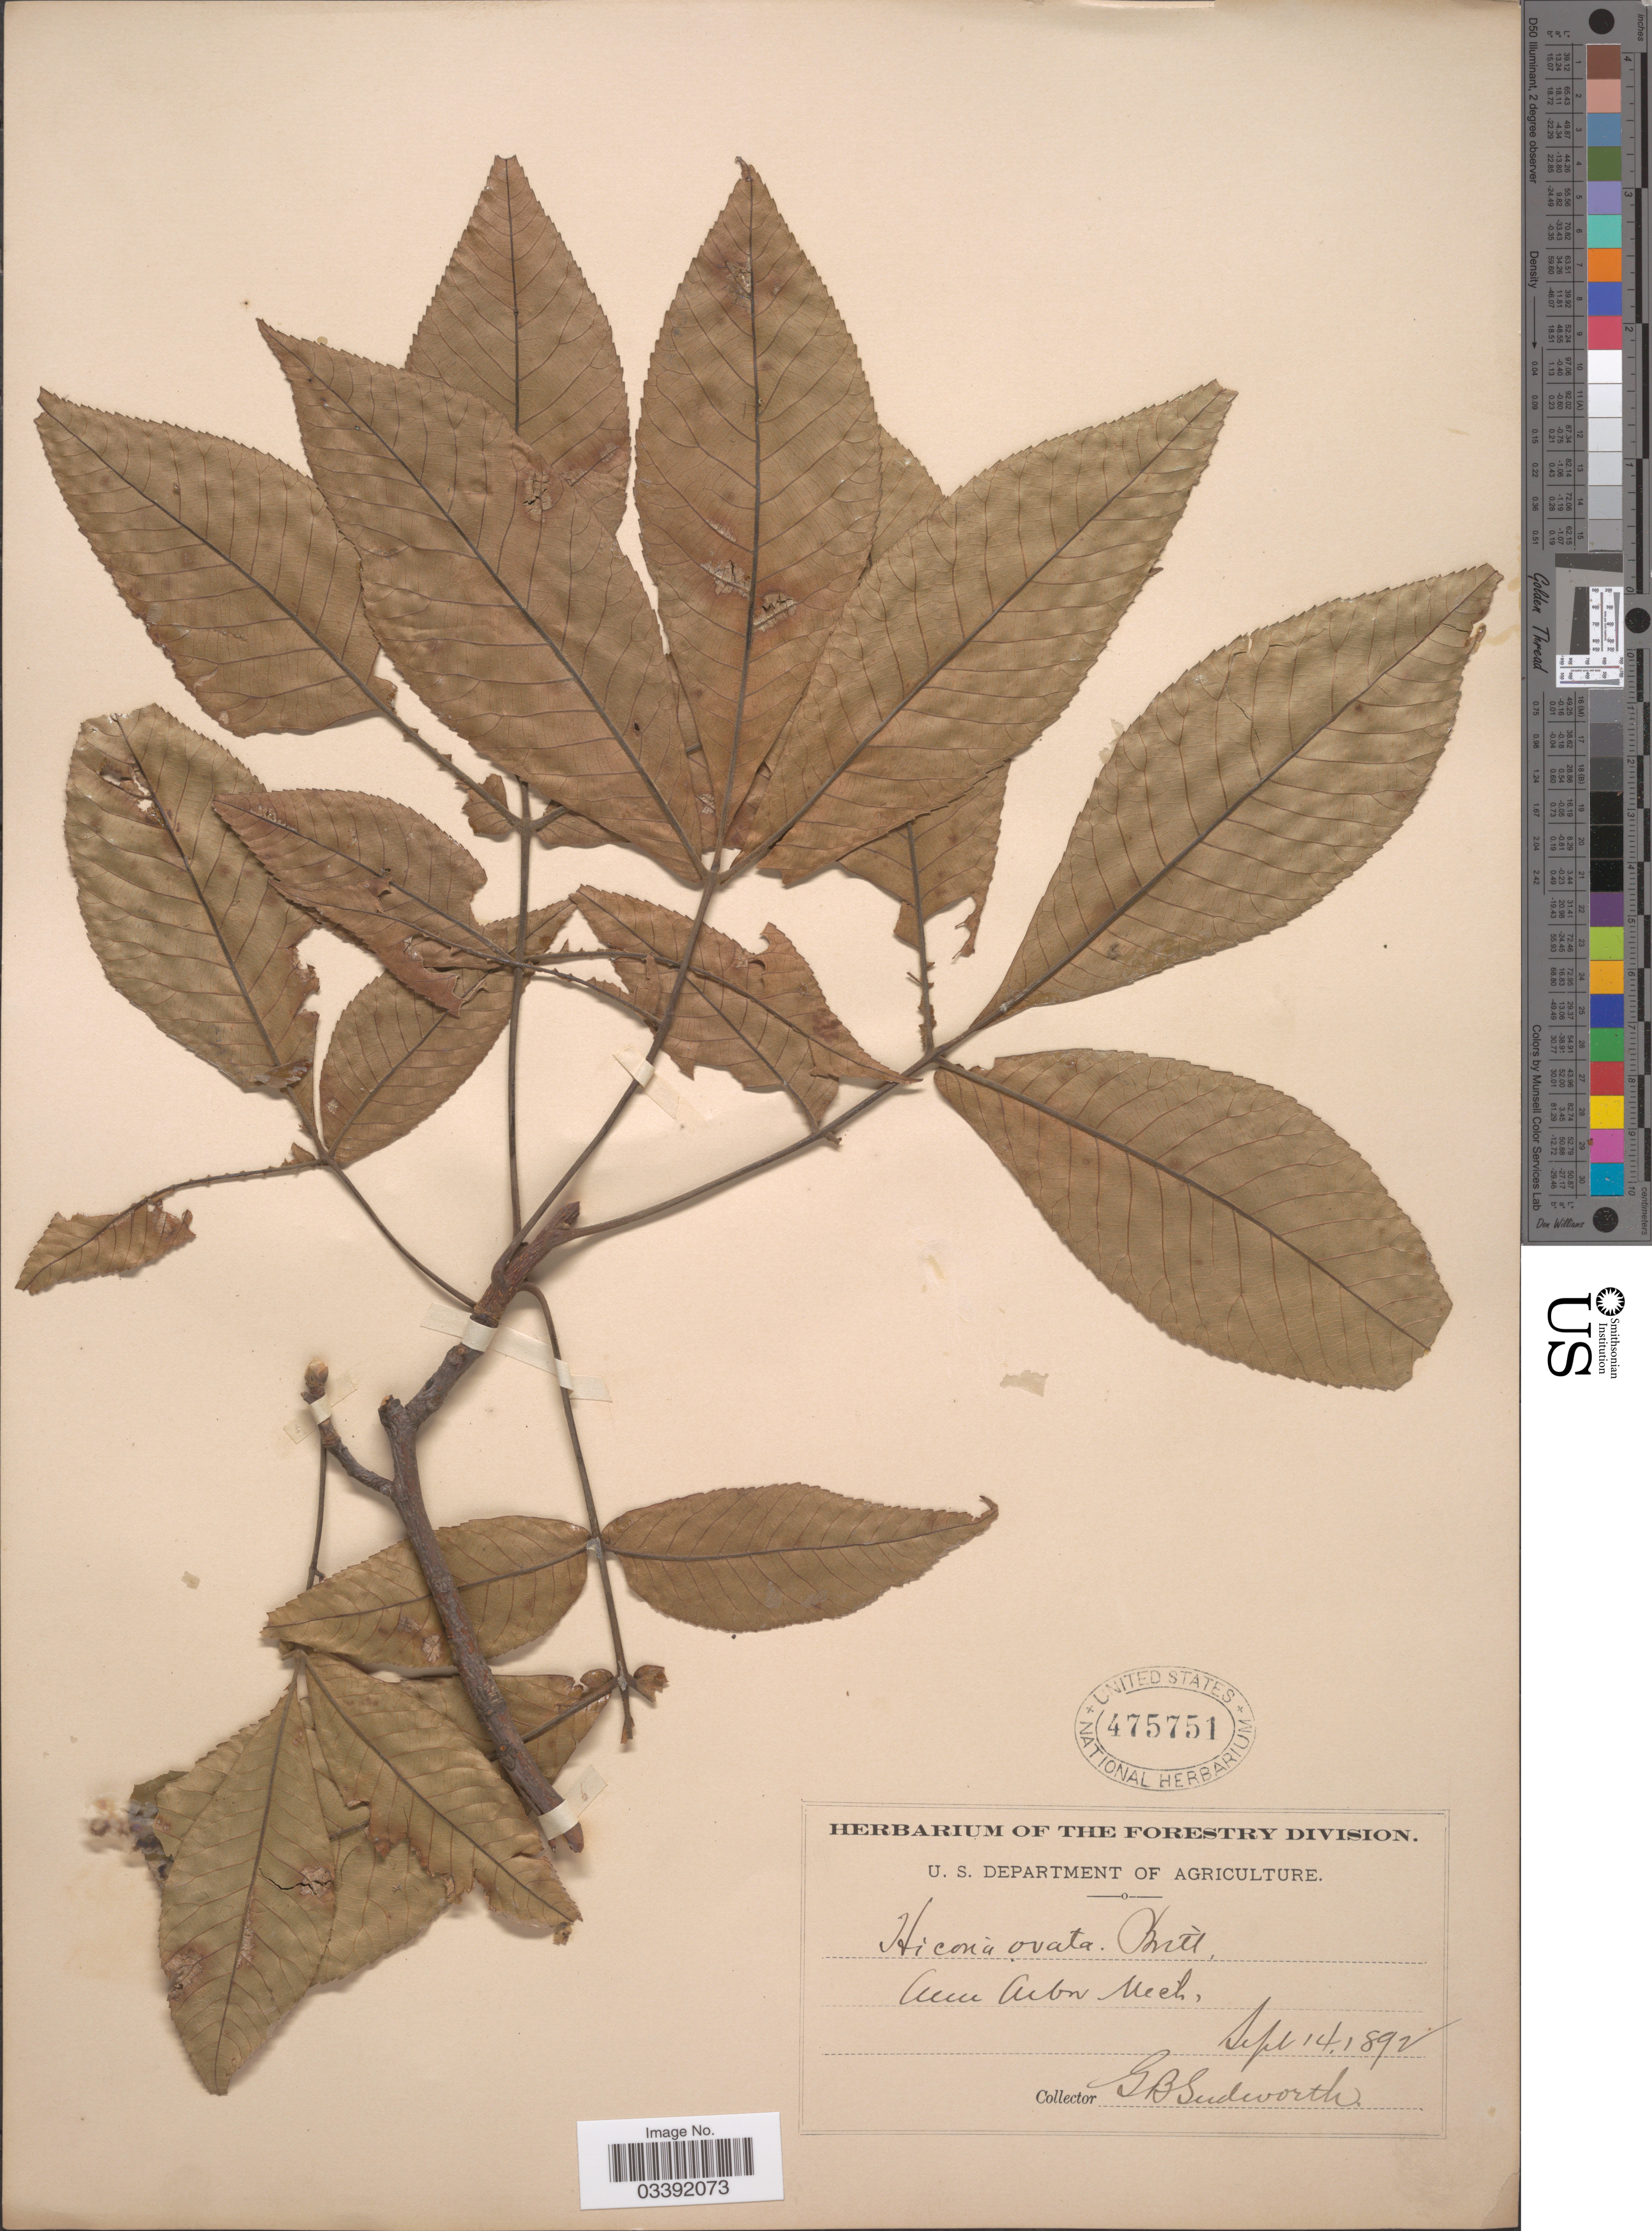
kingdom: Plantae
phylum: Tracheophyta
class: Magnoliopsida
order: Fagales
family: Juglandaceae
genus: Carya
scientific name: Carya ovata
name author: (Mill.) K. Koch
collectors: G. B. Sudworth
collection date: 1892-09-14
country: United States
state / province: Michigan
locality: Ann Arbor.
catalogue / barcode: US 475751